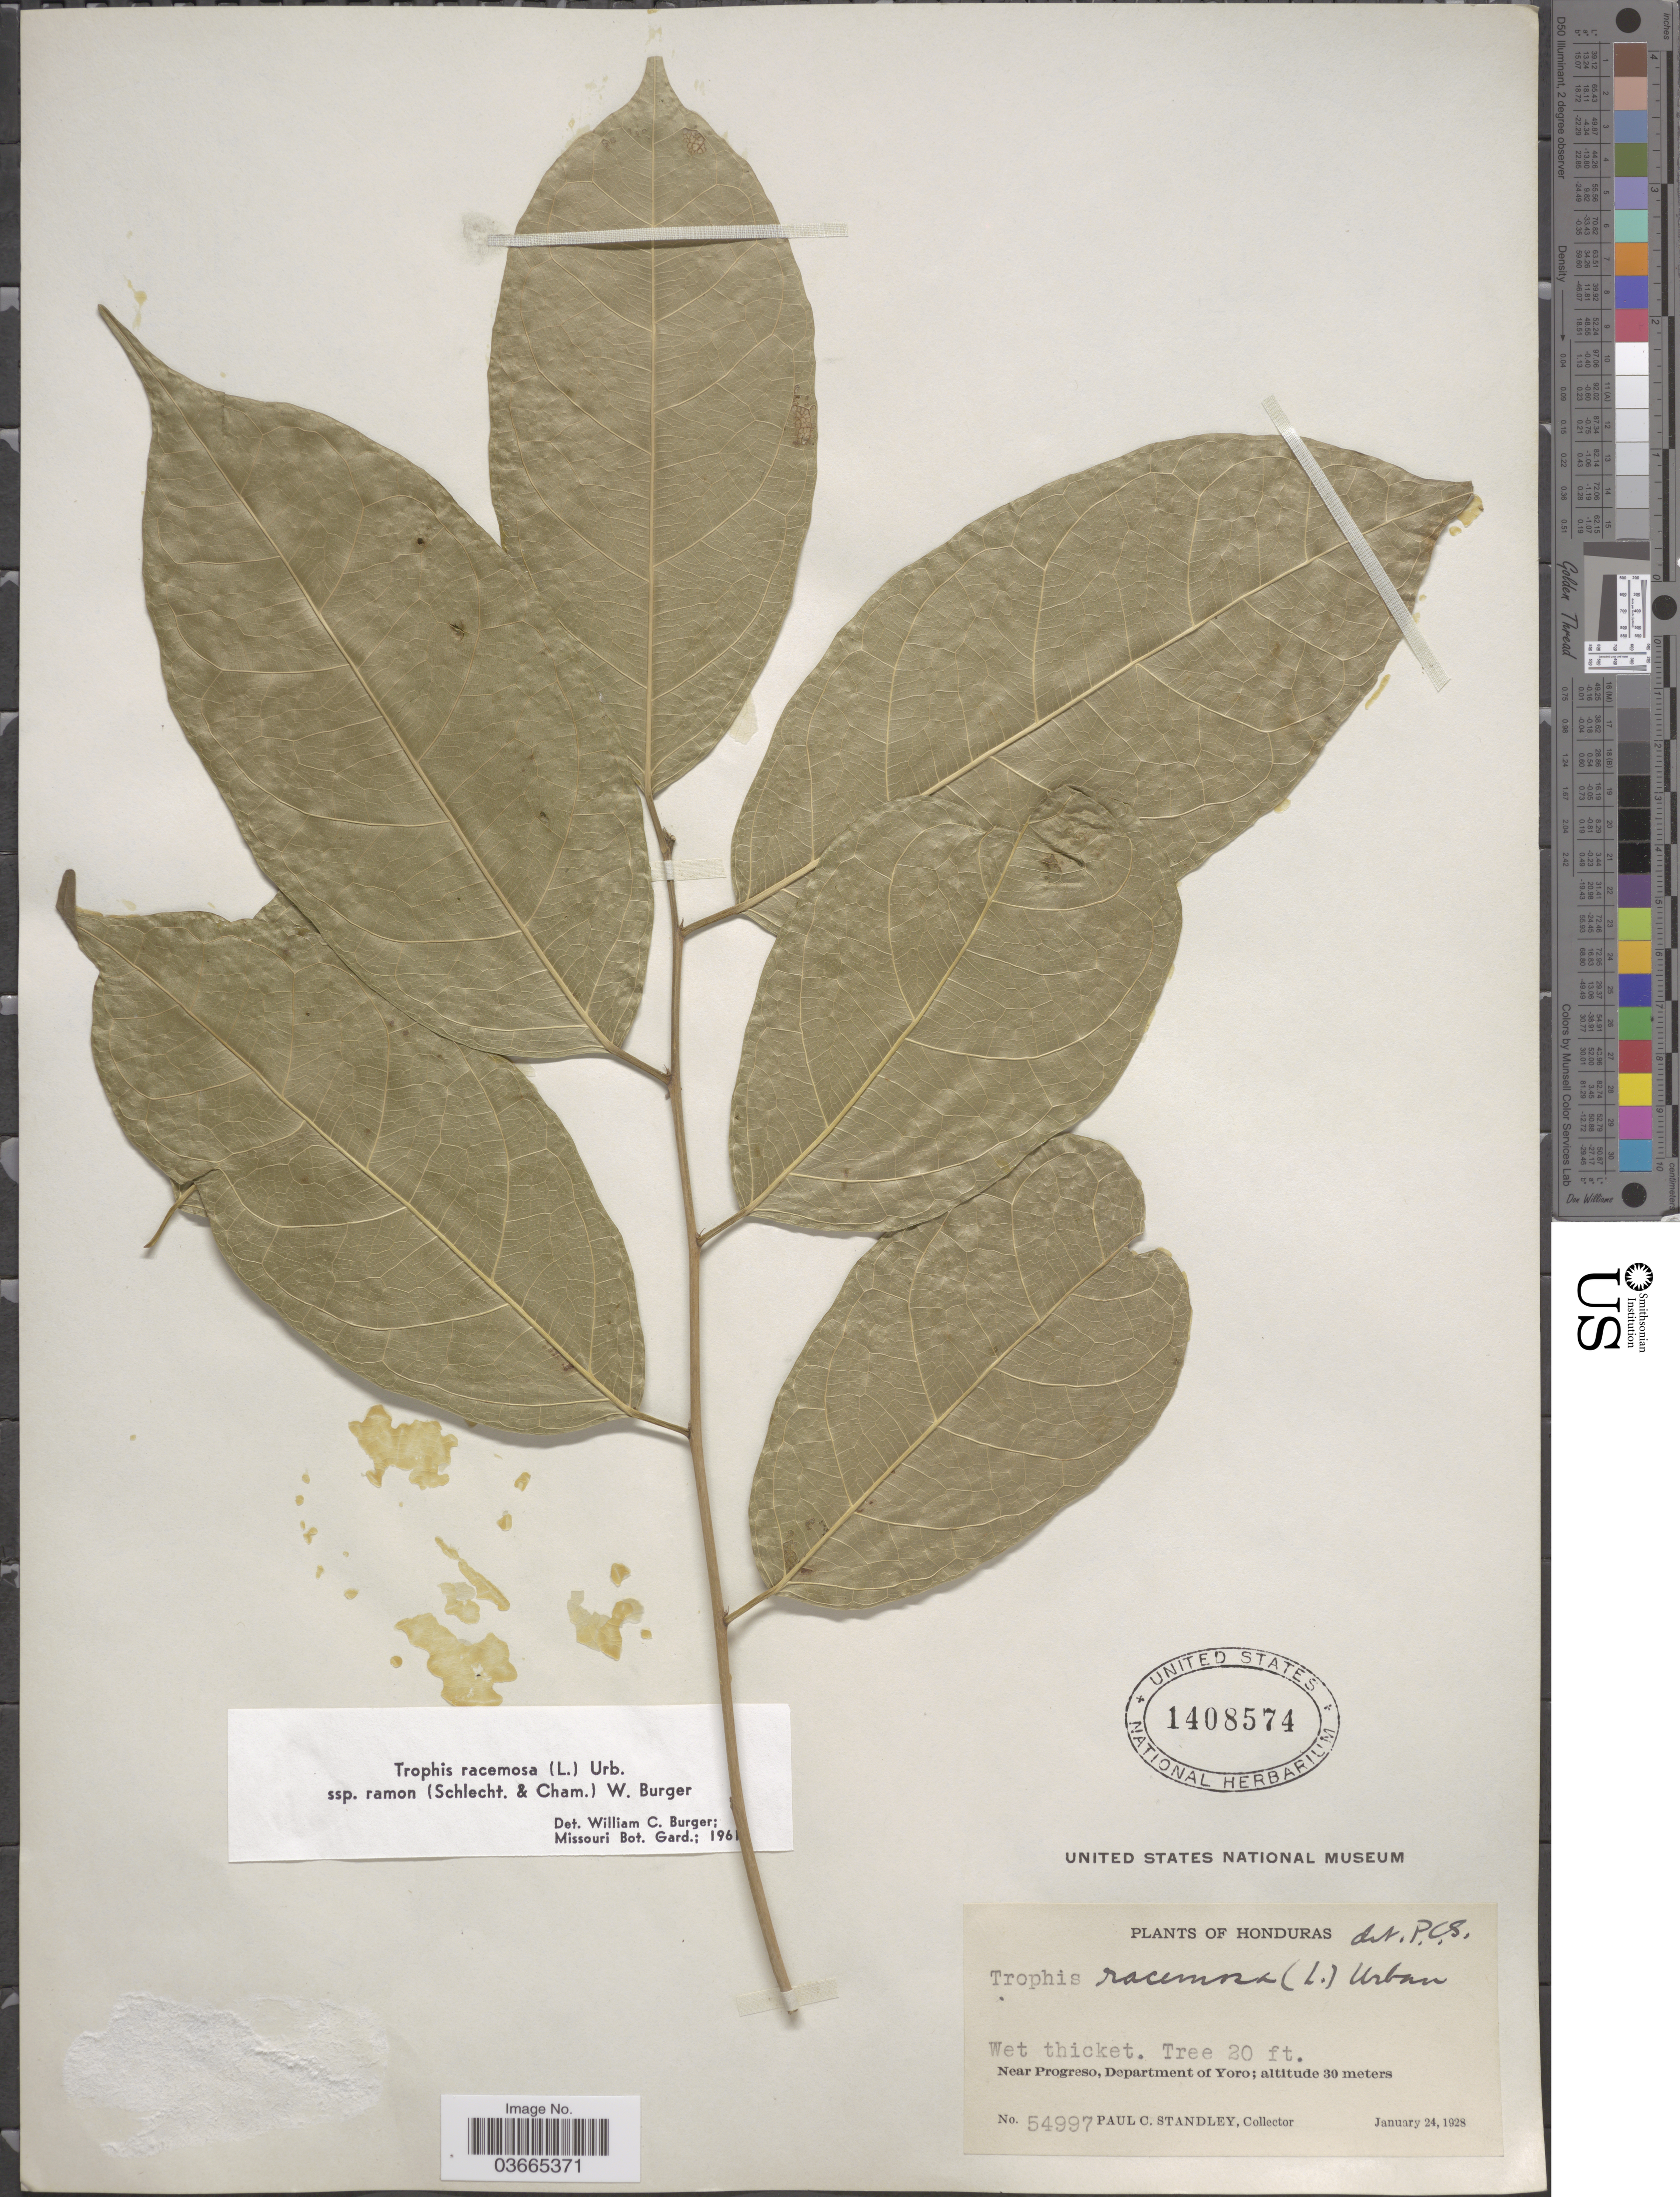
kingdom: Plantae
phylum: Tracheophyta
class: Magnoliopsida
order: Rosales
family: Moraceae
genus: Trophis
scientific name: Trophis racemosa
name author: (L.) Urb.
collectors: P. C. Standley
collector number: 54997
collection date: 1928-01-24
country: Honduras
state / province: Yoro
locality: Near Progreso, Department of Yoro.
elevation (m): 30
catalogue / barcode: US 1408574